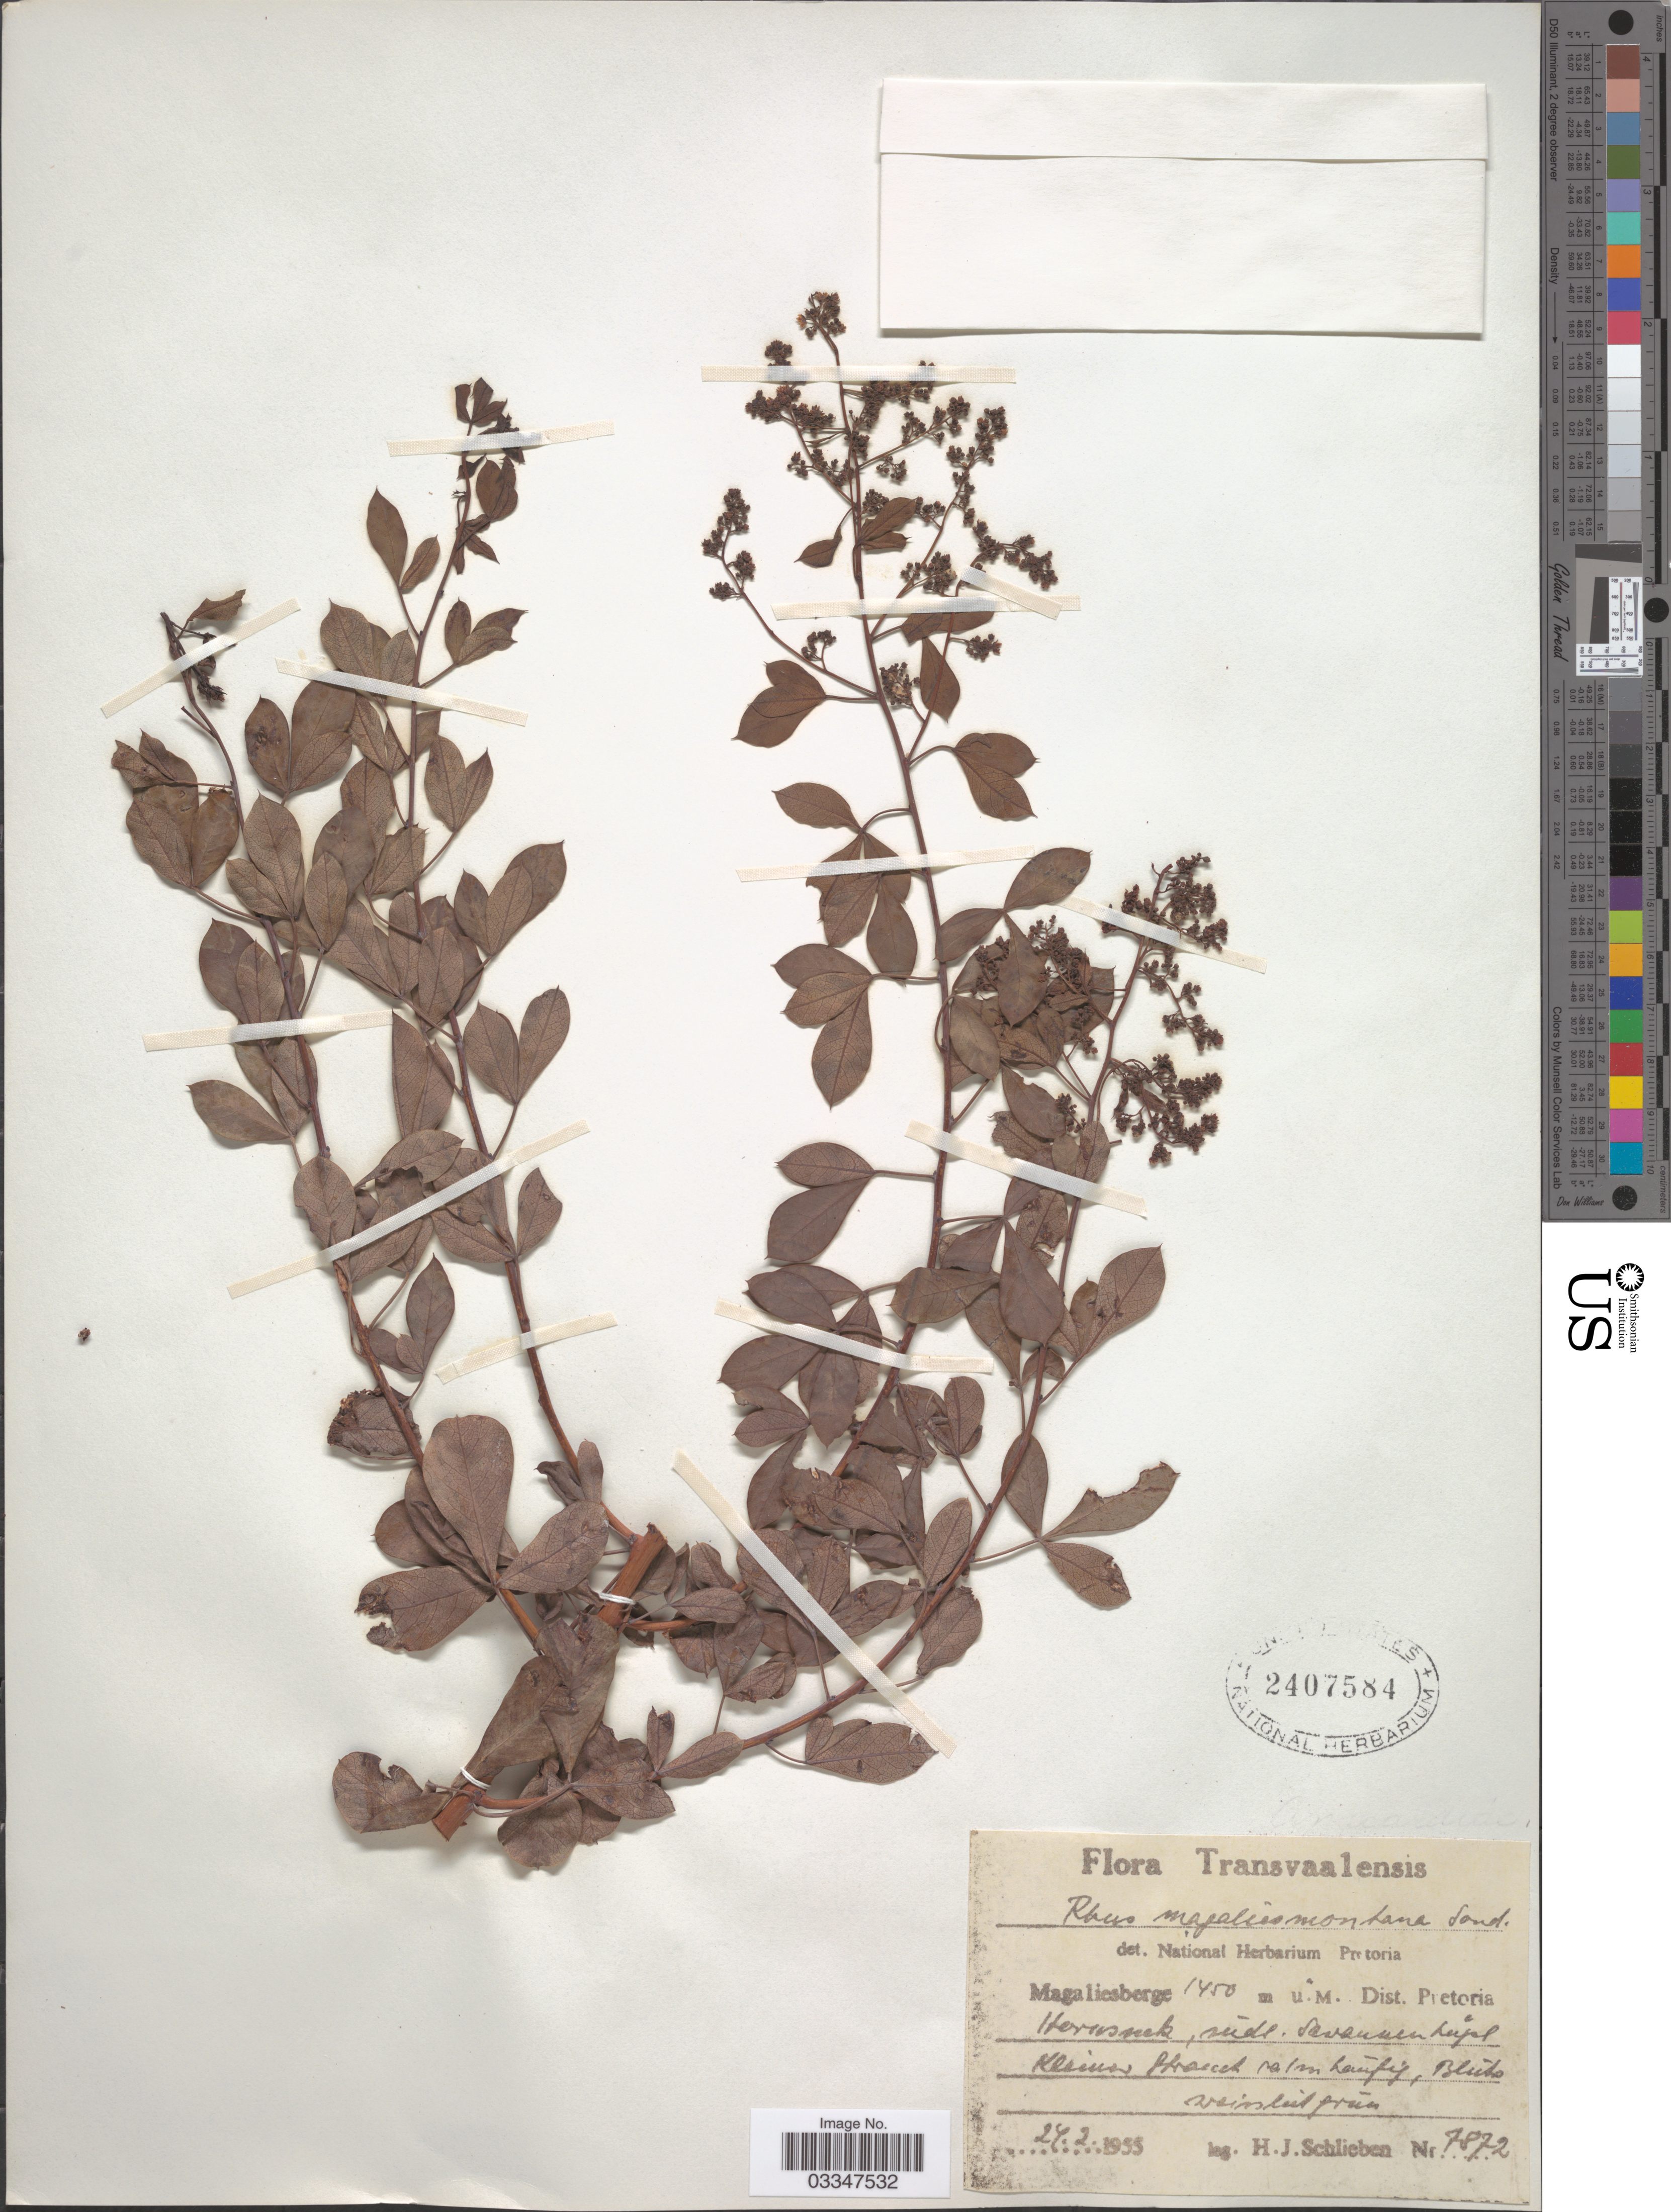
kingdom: Plantae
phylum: Tracheophyta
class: Magnoliopsida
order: Sapindales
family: Anacardiaceae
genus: Rhus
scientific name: Rhus magalismontana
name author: Sond.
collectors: H. J. Schlieben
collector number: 7872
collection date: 1955-02-24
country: South Africa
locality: Transvaalensis. Magaliesberge. Dist. Pretoria Hornsnek, südl.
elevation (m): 1450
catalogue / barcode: US 2407584